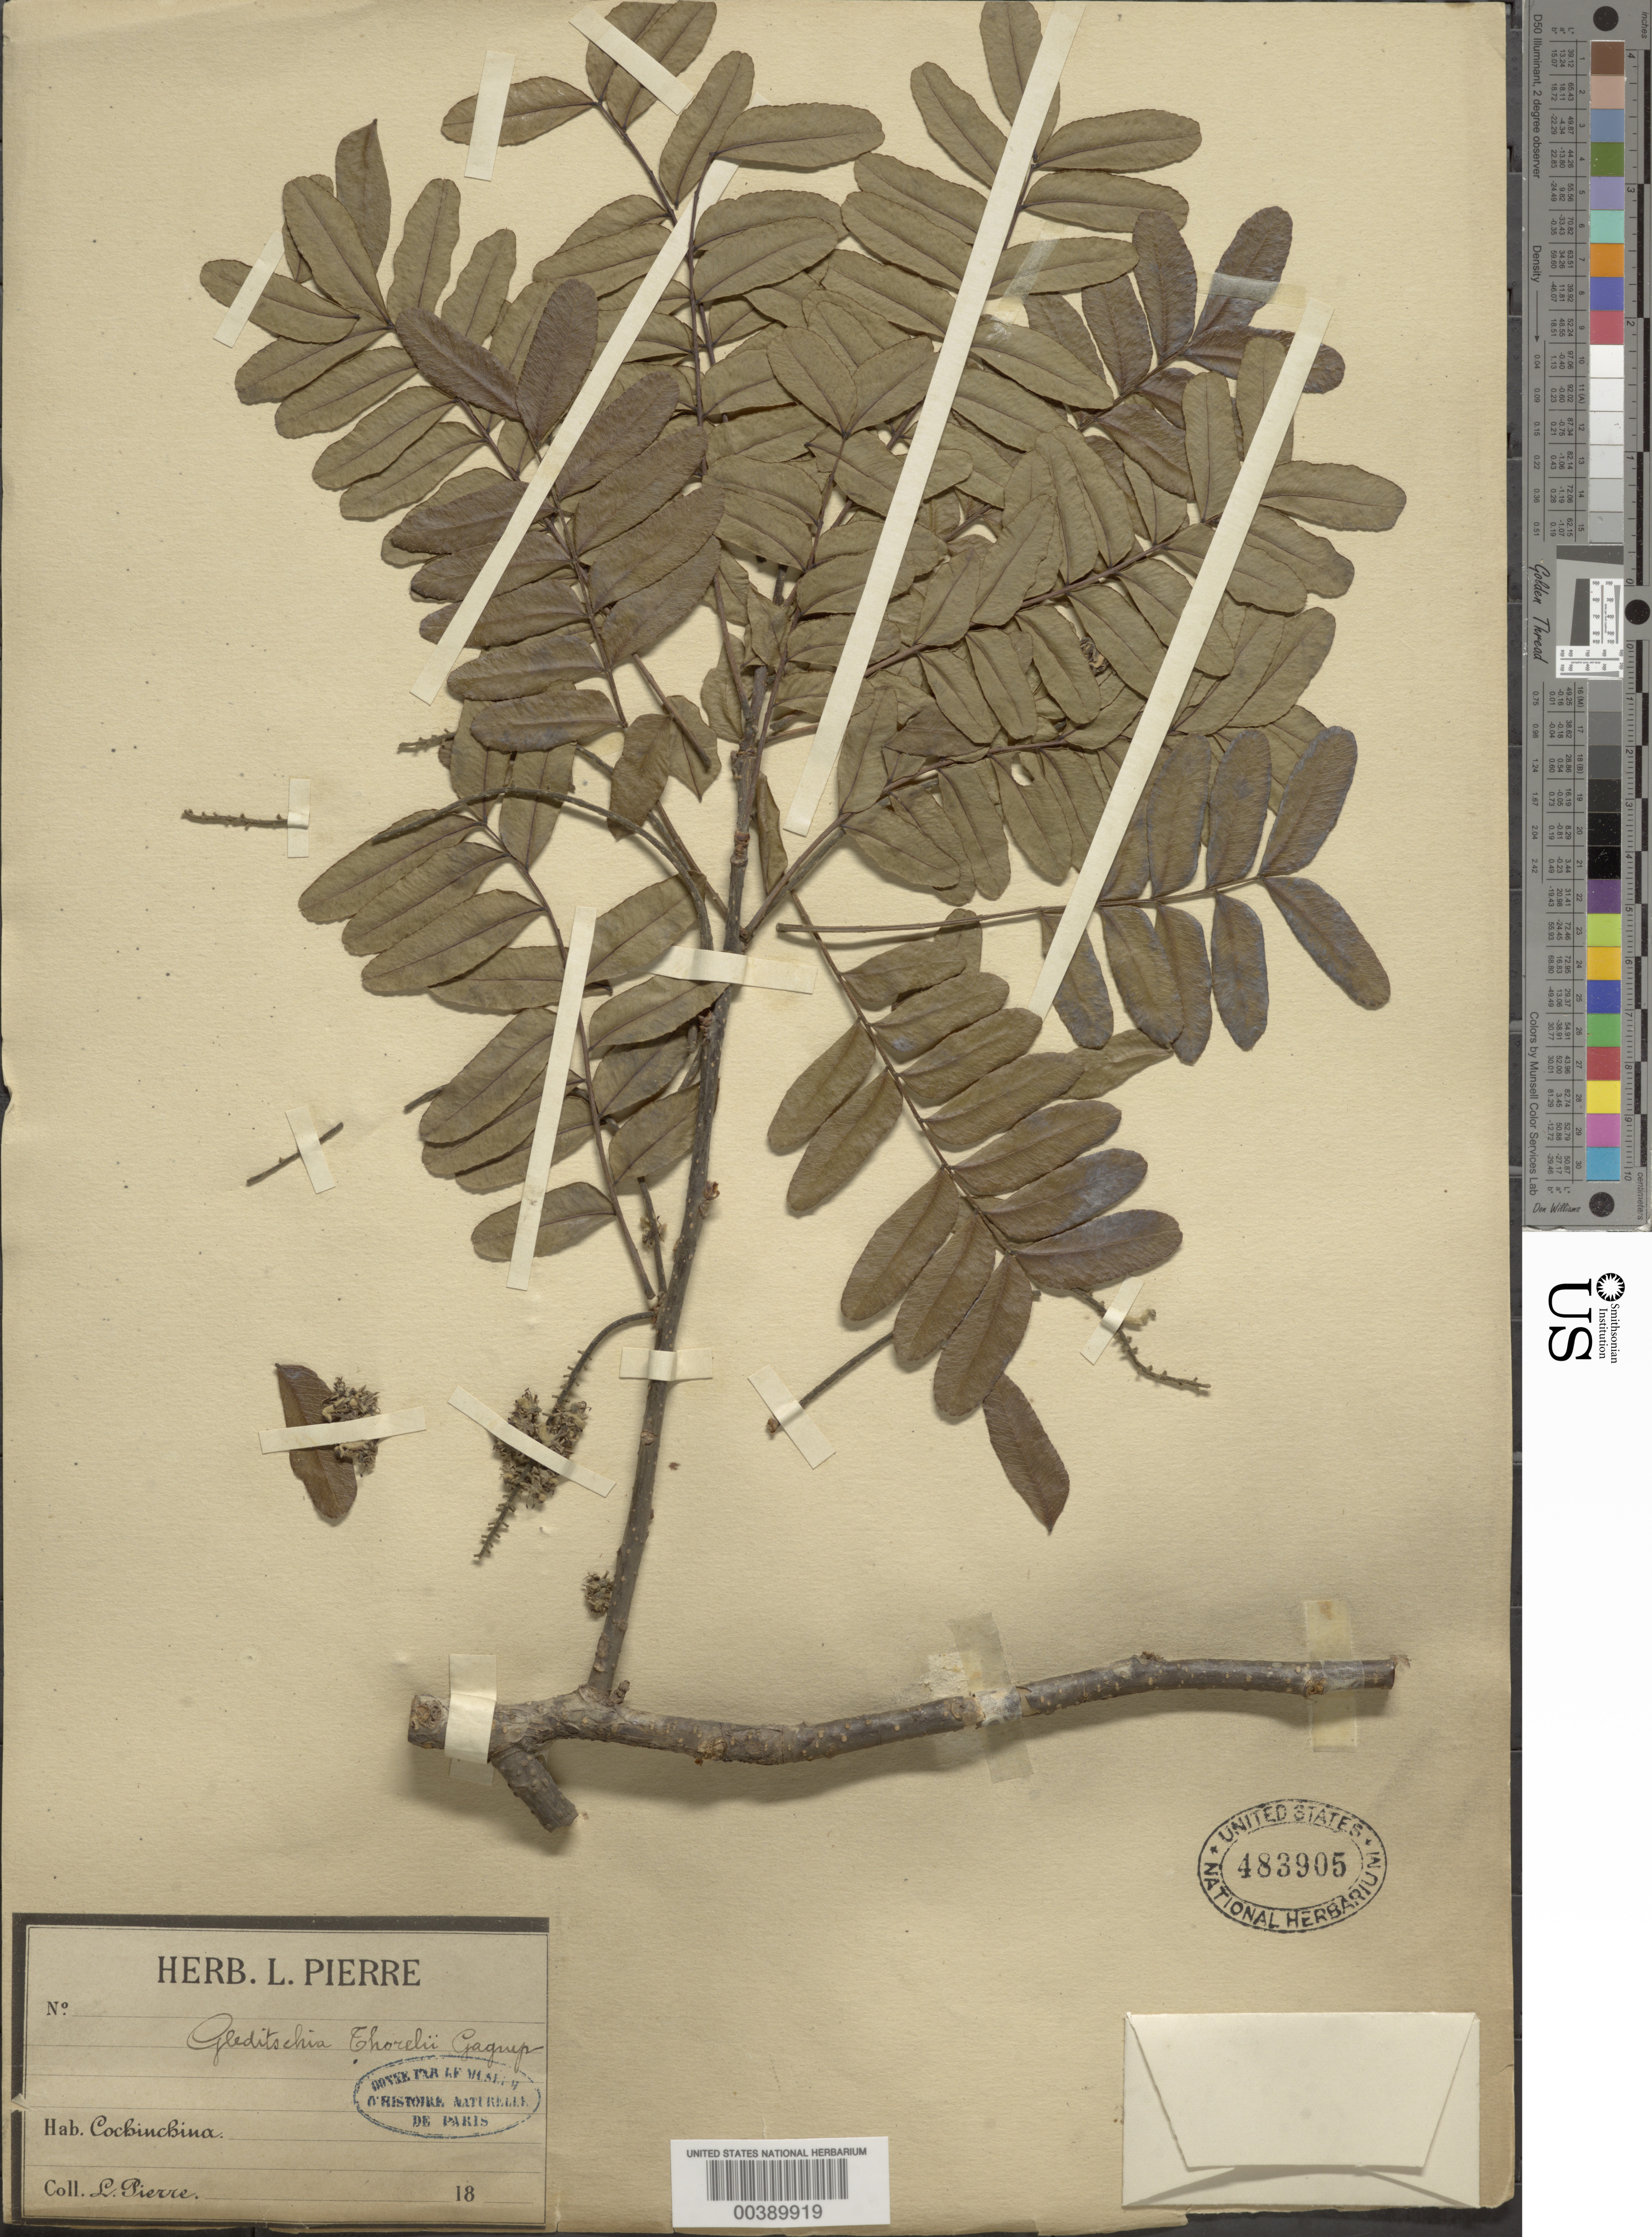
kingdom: Plantae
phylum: Tracheophyta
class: Magnoliopsida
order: Fabales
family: Fabaceae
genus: Gleditsia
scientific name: Gleditsia thorelii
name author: Gagnep.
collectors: J. Pierre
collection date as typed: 18--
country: Vietnam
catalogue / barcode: US 483905